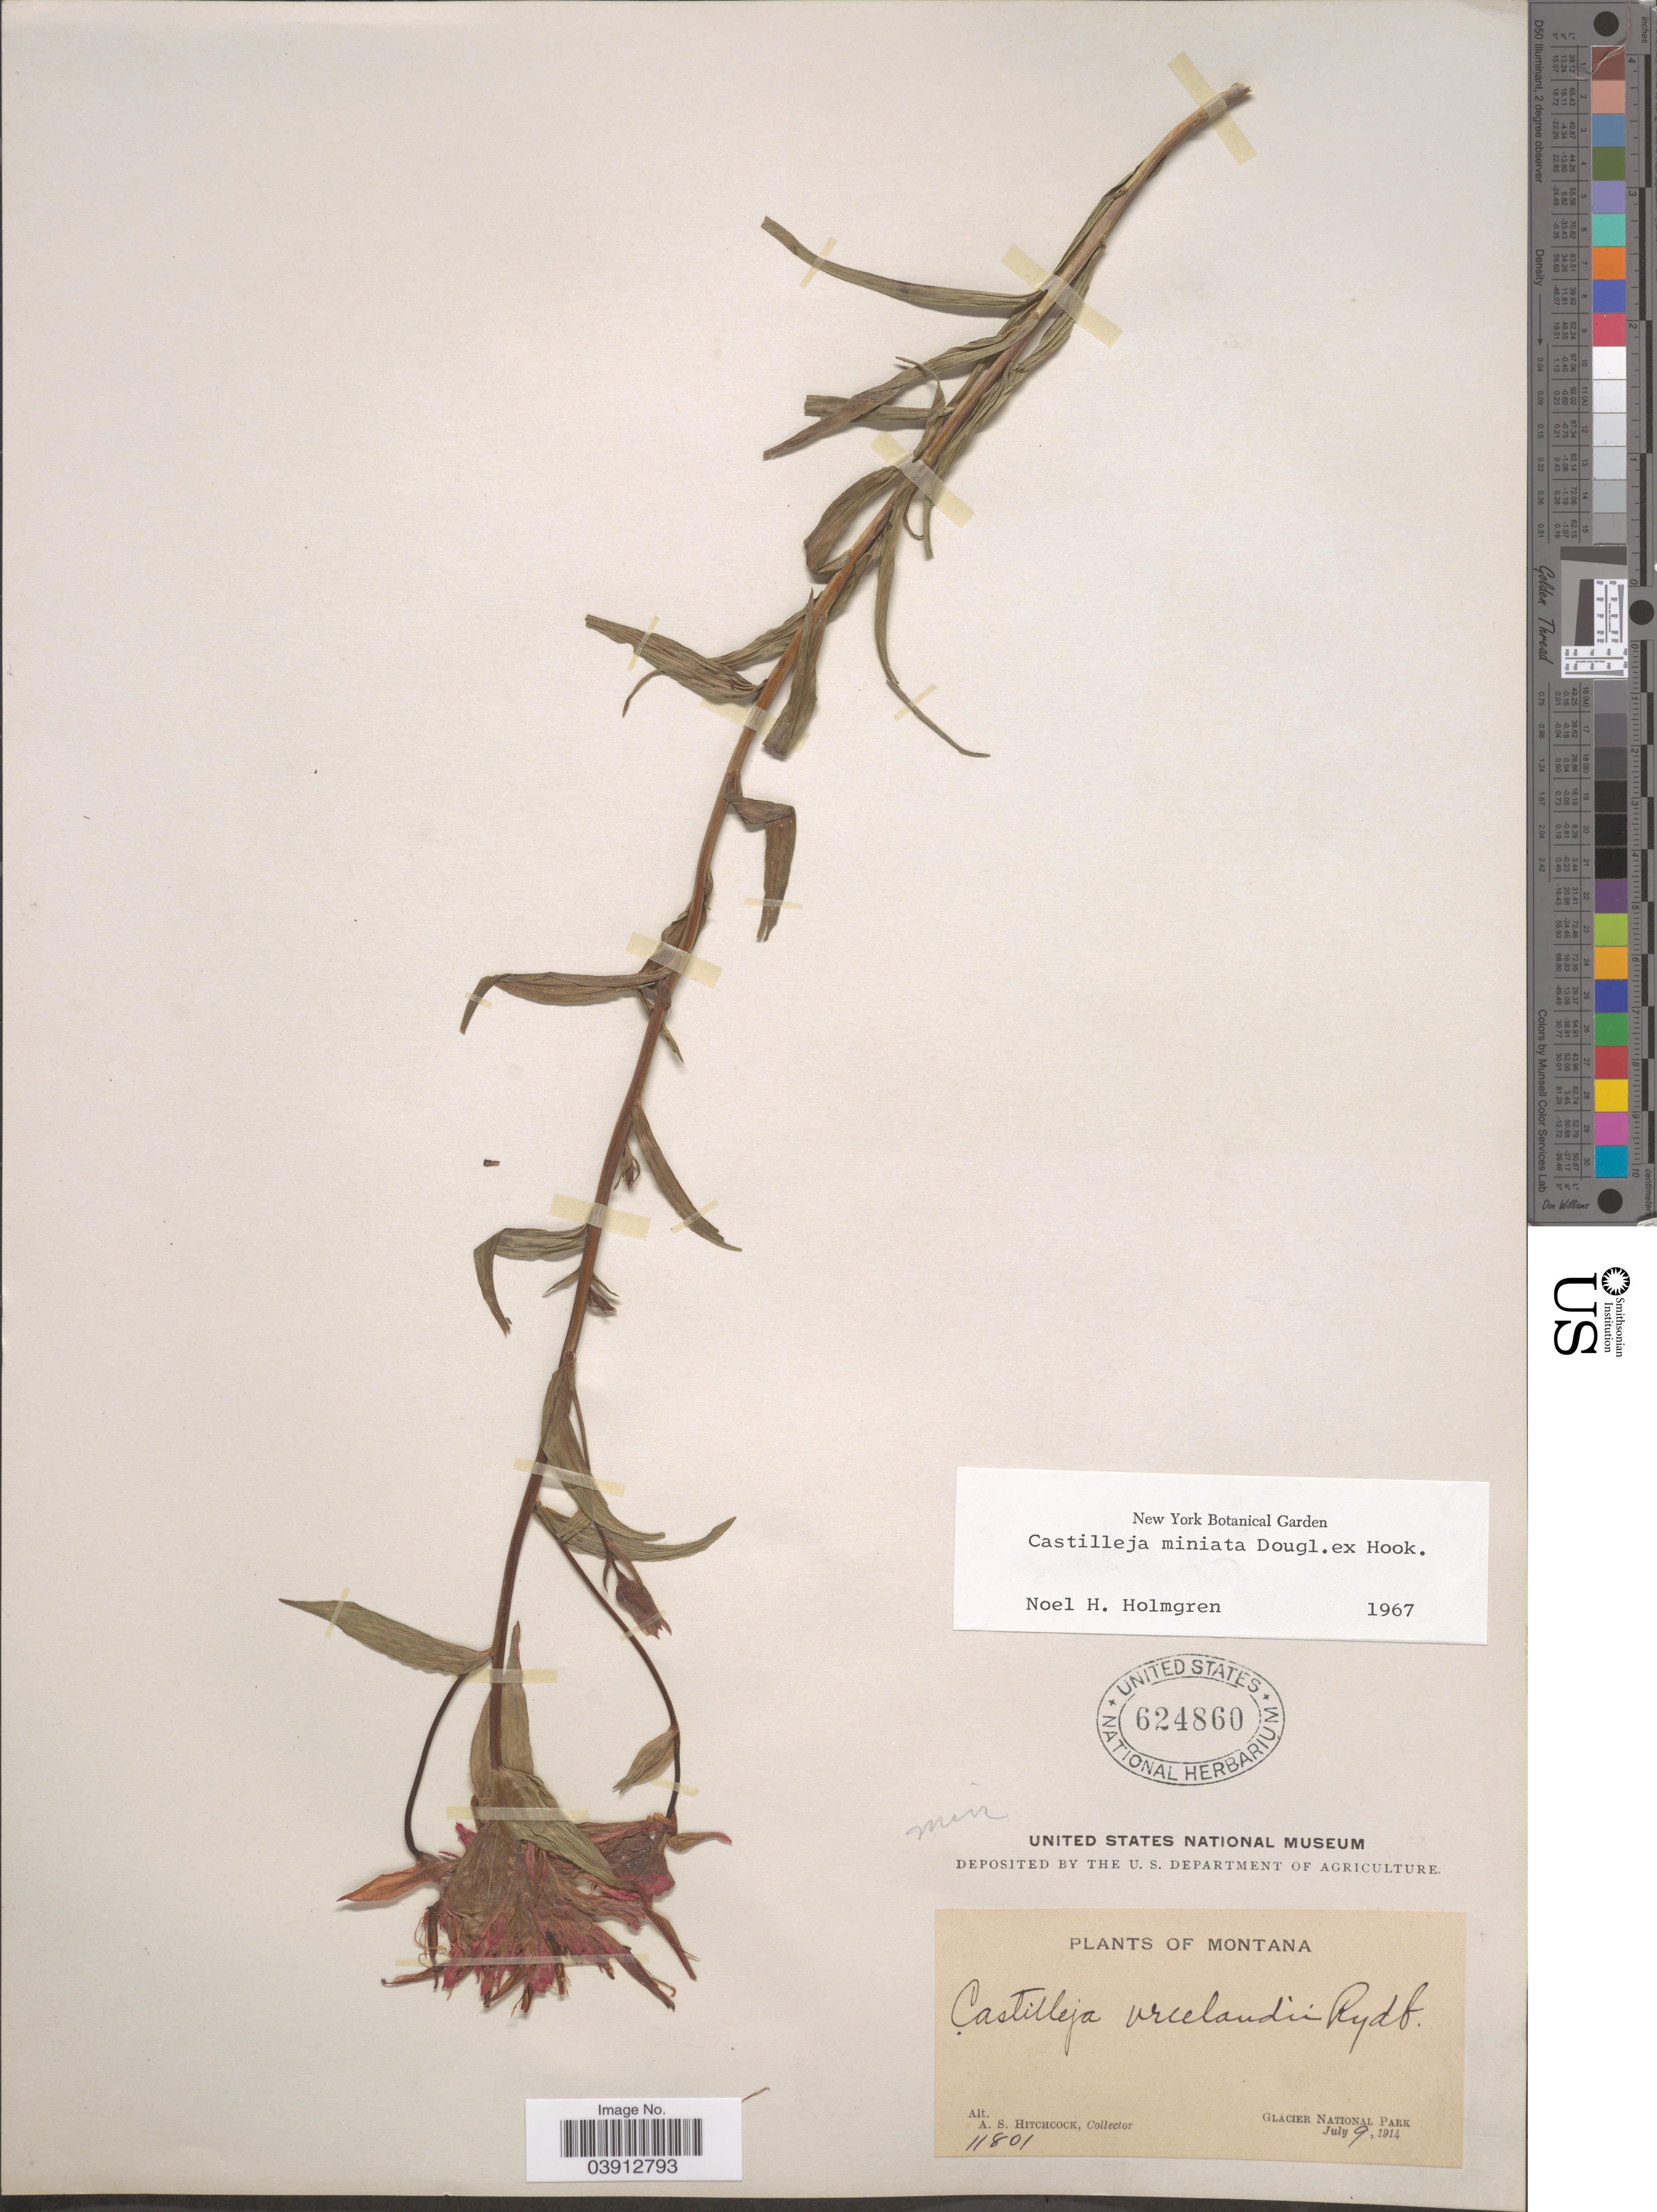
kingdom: Plantae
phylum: Tracheophyta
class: Magnoliopsida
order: Lamiales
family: Orobanchaceae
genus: Castilleja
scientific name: Castilleja miniata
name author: Douglas ex Hook.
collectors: A. S. Hitchcock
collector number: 11801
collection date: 1914-07-09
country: United States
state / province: Montana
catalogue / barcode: US 624860